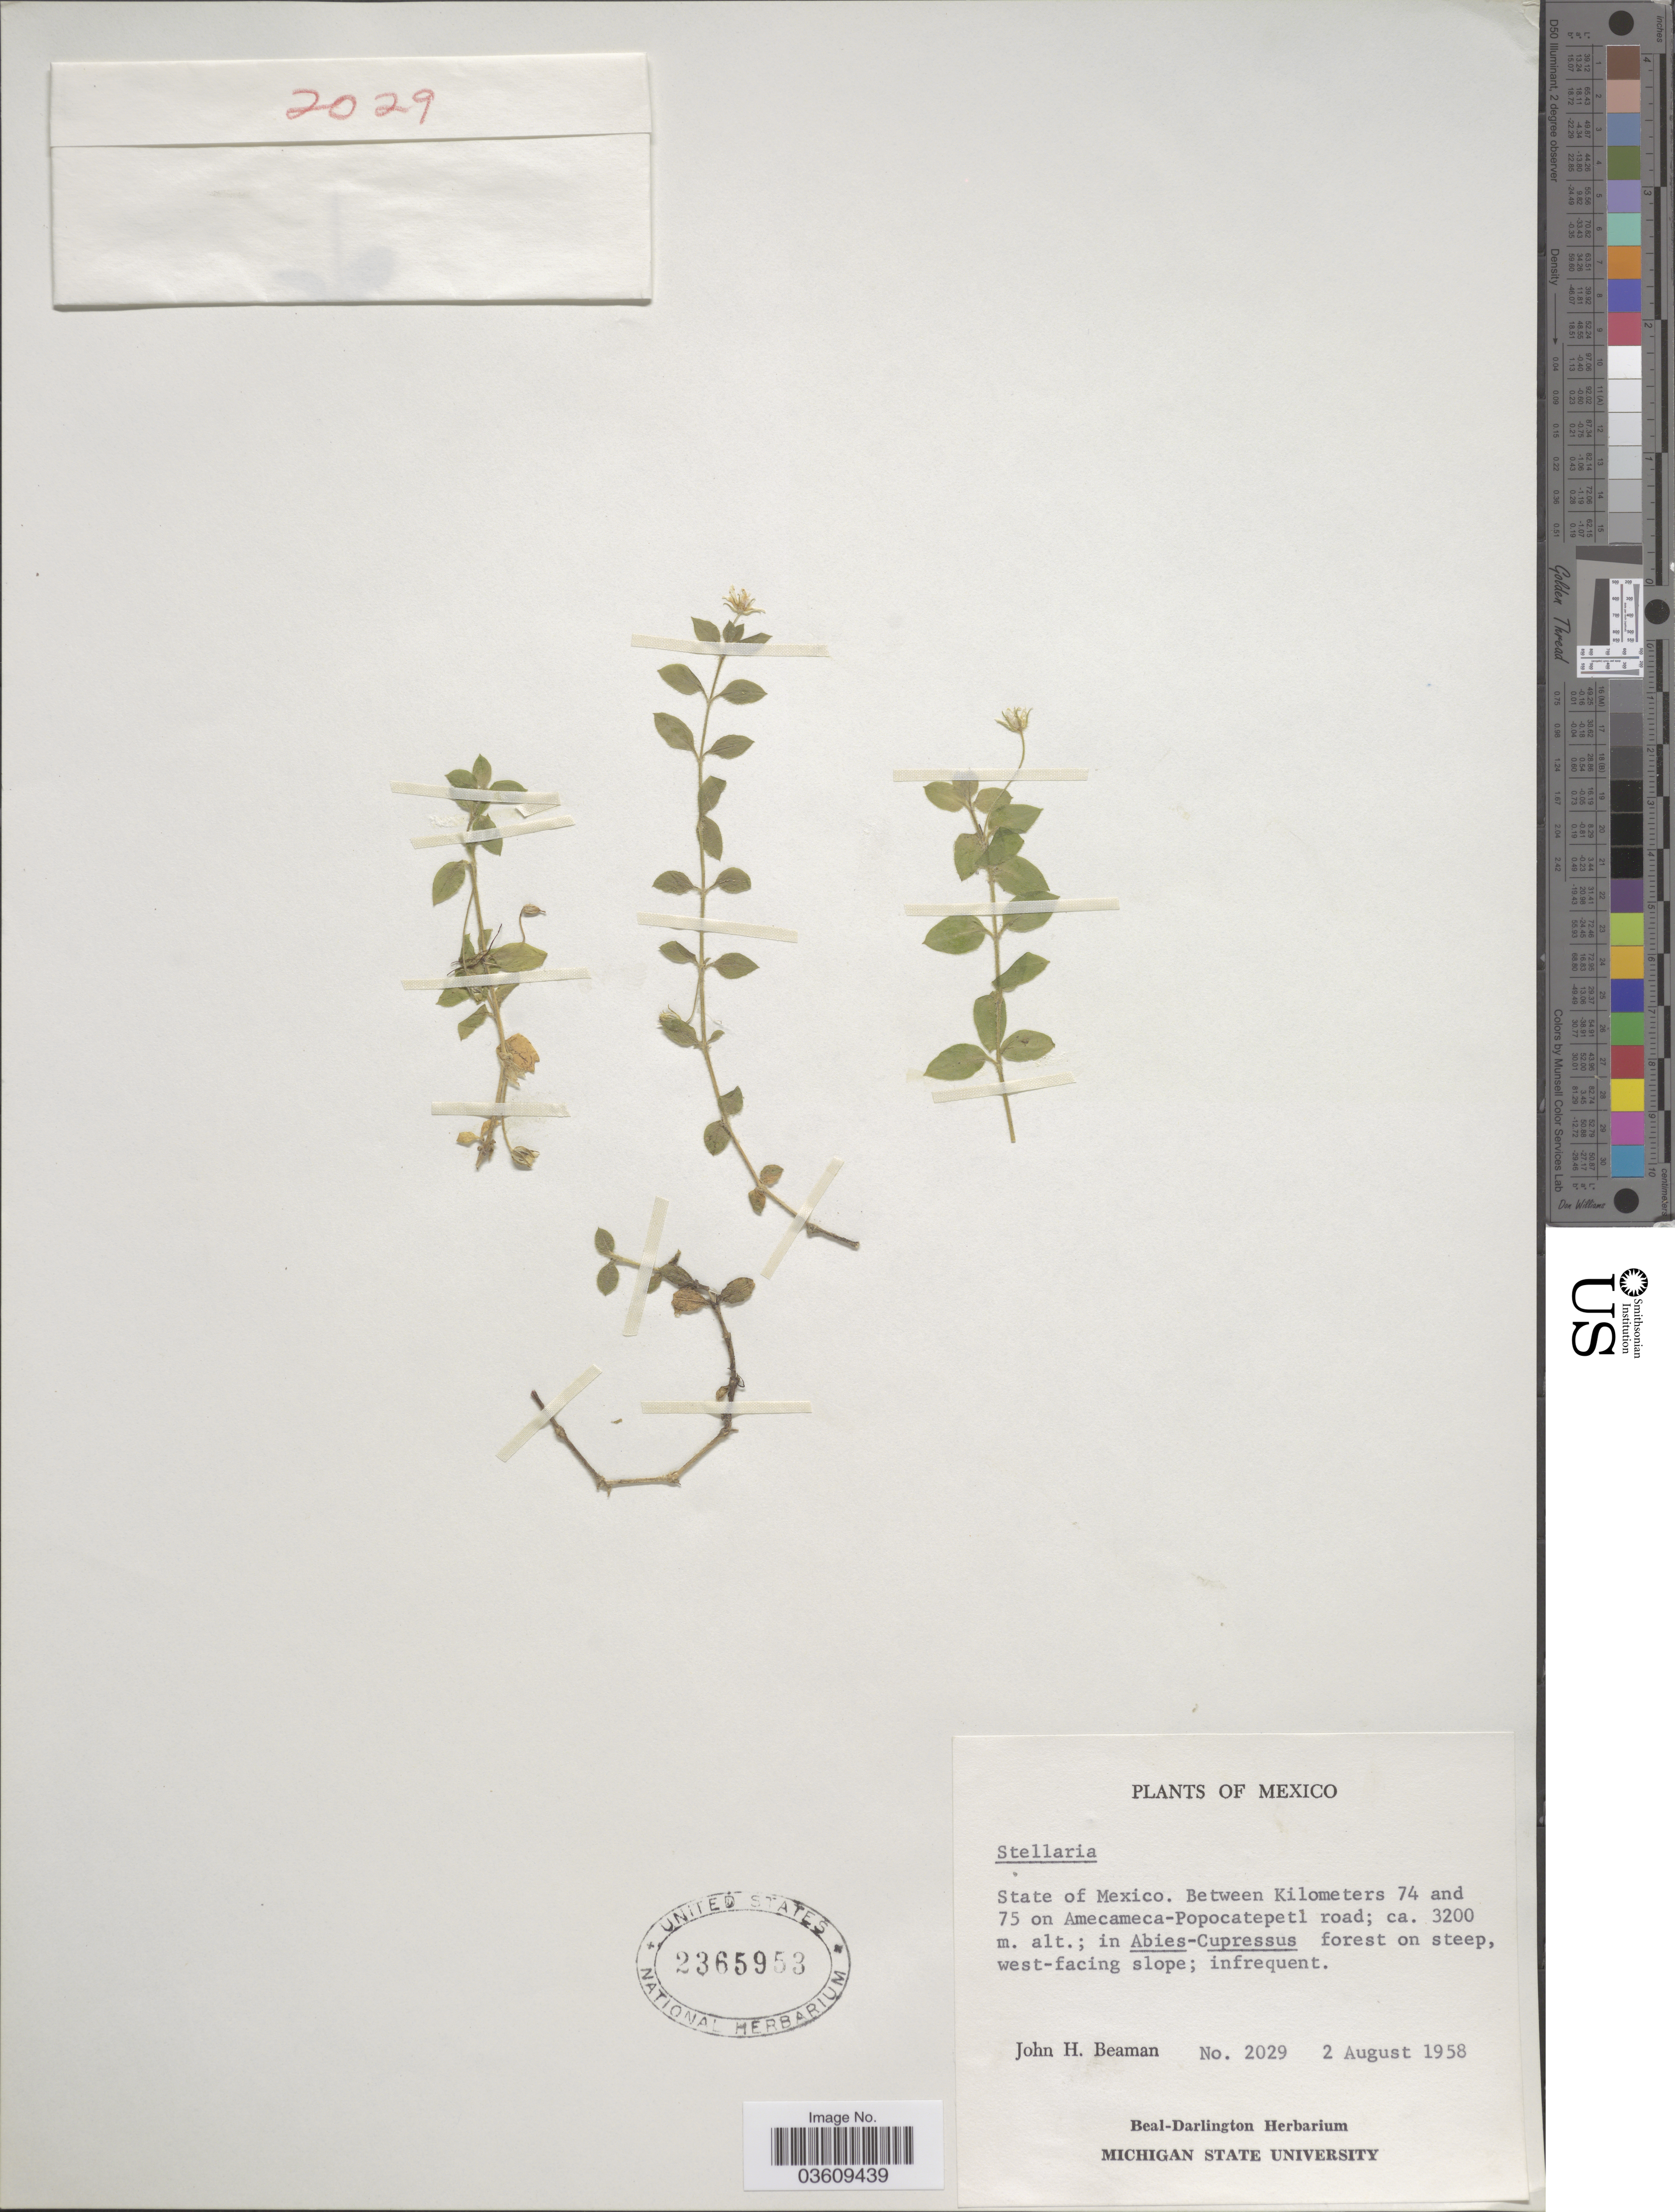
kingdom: Plantae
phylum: Tracheophyta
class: Magnoliopsida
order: Caryophyllales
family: Caryophyllaceae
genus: Stellaria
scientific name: Stellaria sp.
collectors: J. H. Beaman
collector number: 2029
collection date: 1958-08-02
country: Mexico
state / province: México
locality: Between Kilometers 74 and 75 on Amecameca-Popocatepetl road.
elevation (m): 3200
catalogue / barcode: US 2365953